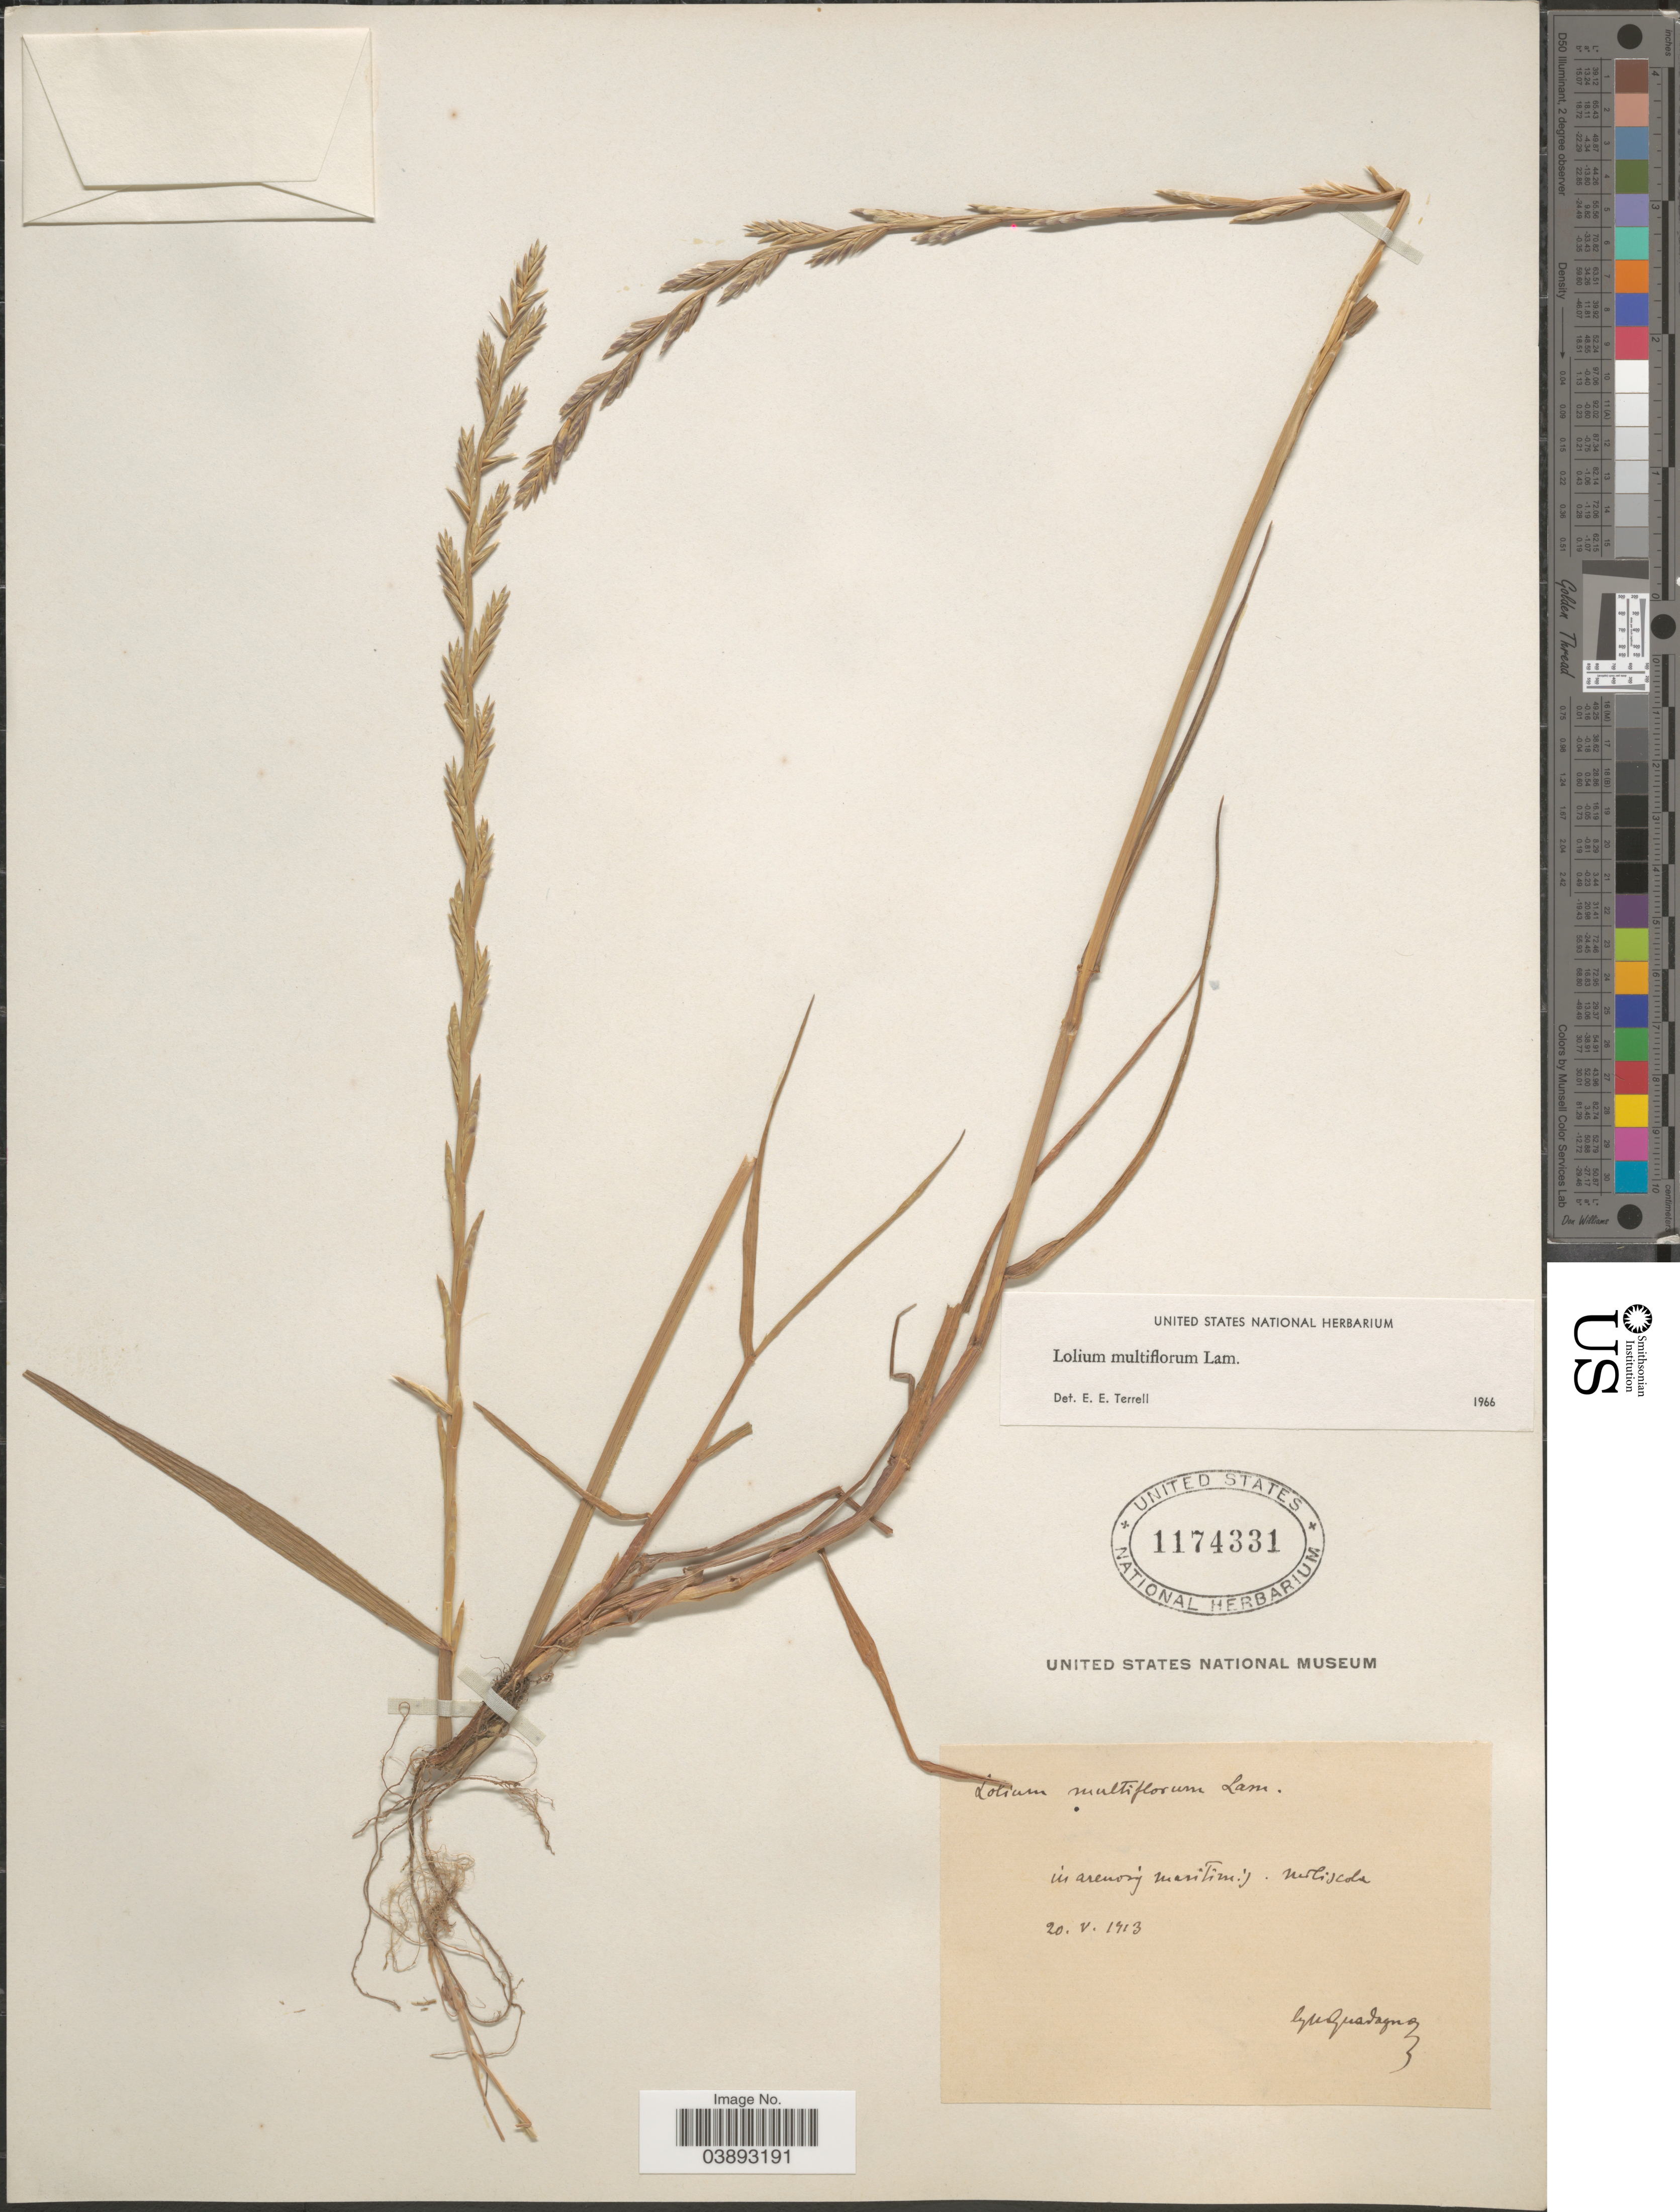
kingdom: Plantae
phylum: Tracheophyta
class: Liliopsida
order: Poales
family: Poaceae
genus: Lolium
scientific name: Lolium multiflorum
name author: Lam.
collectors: M. Guadagno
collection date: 1913-05-20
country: Italy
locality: In arenosis maritimis. Miliscola.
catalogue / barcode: US 1174331